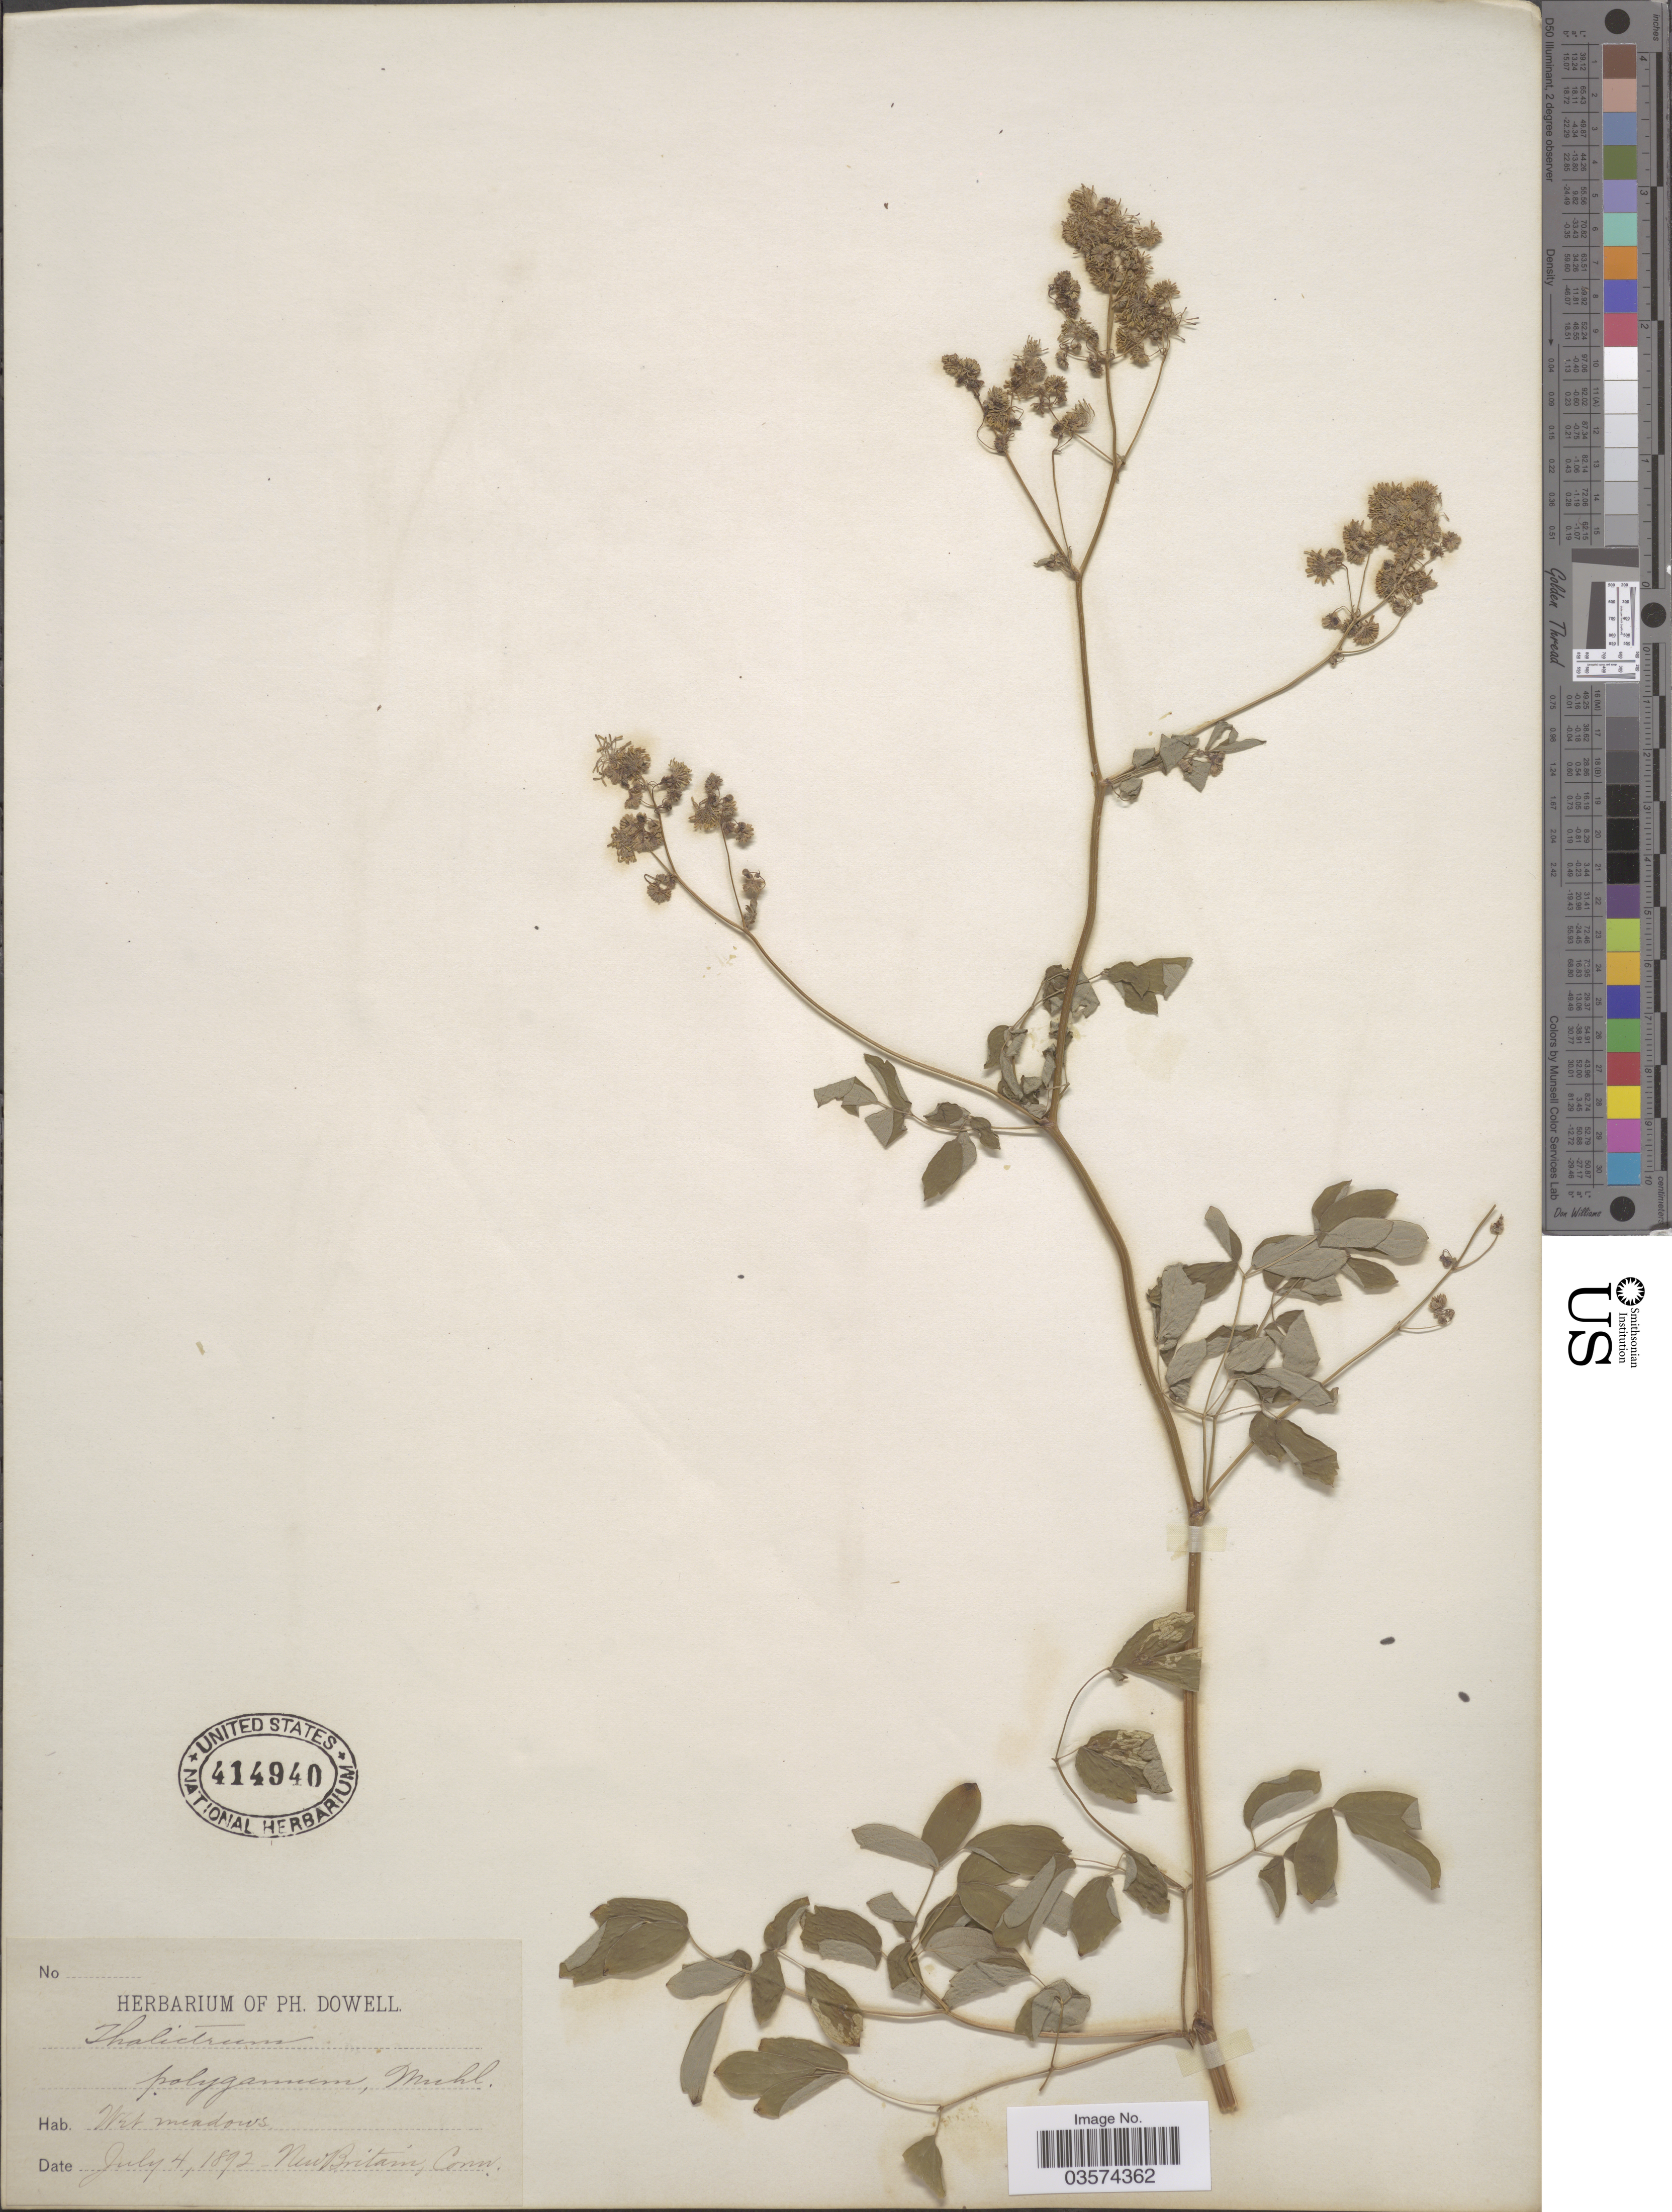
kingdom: Plantae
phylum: Tracheophyta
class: Magnoliopsida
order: Ranunculales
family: Ranunculaceae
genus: Thalictrum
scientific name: Thalictrum pubescens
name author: Pursh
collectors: P. Dowell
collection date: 1892-07-04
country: United States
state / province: Connecticut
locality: New Britain.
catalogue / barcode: US 414940